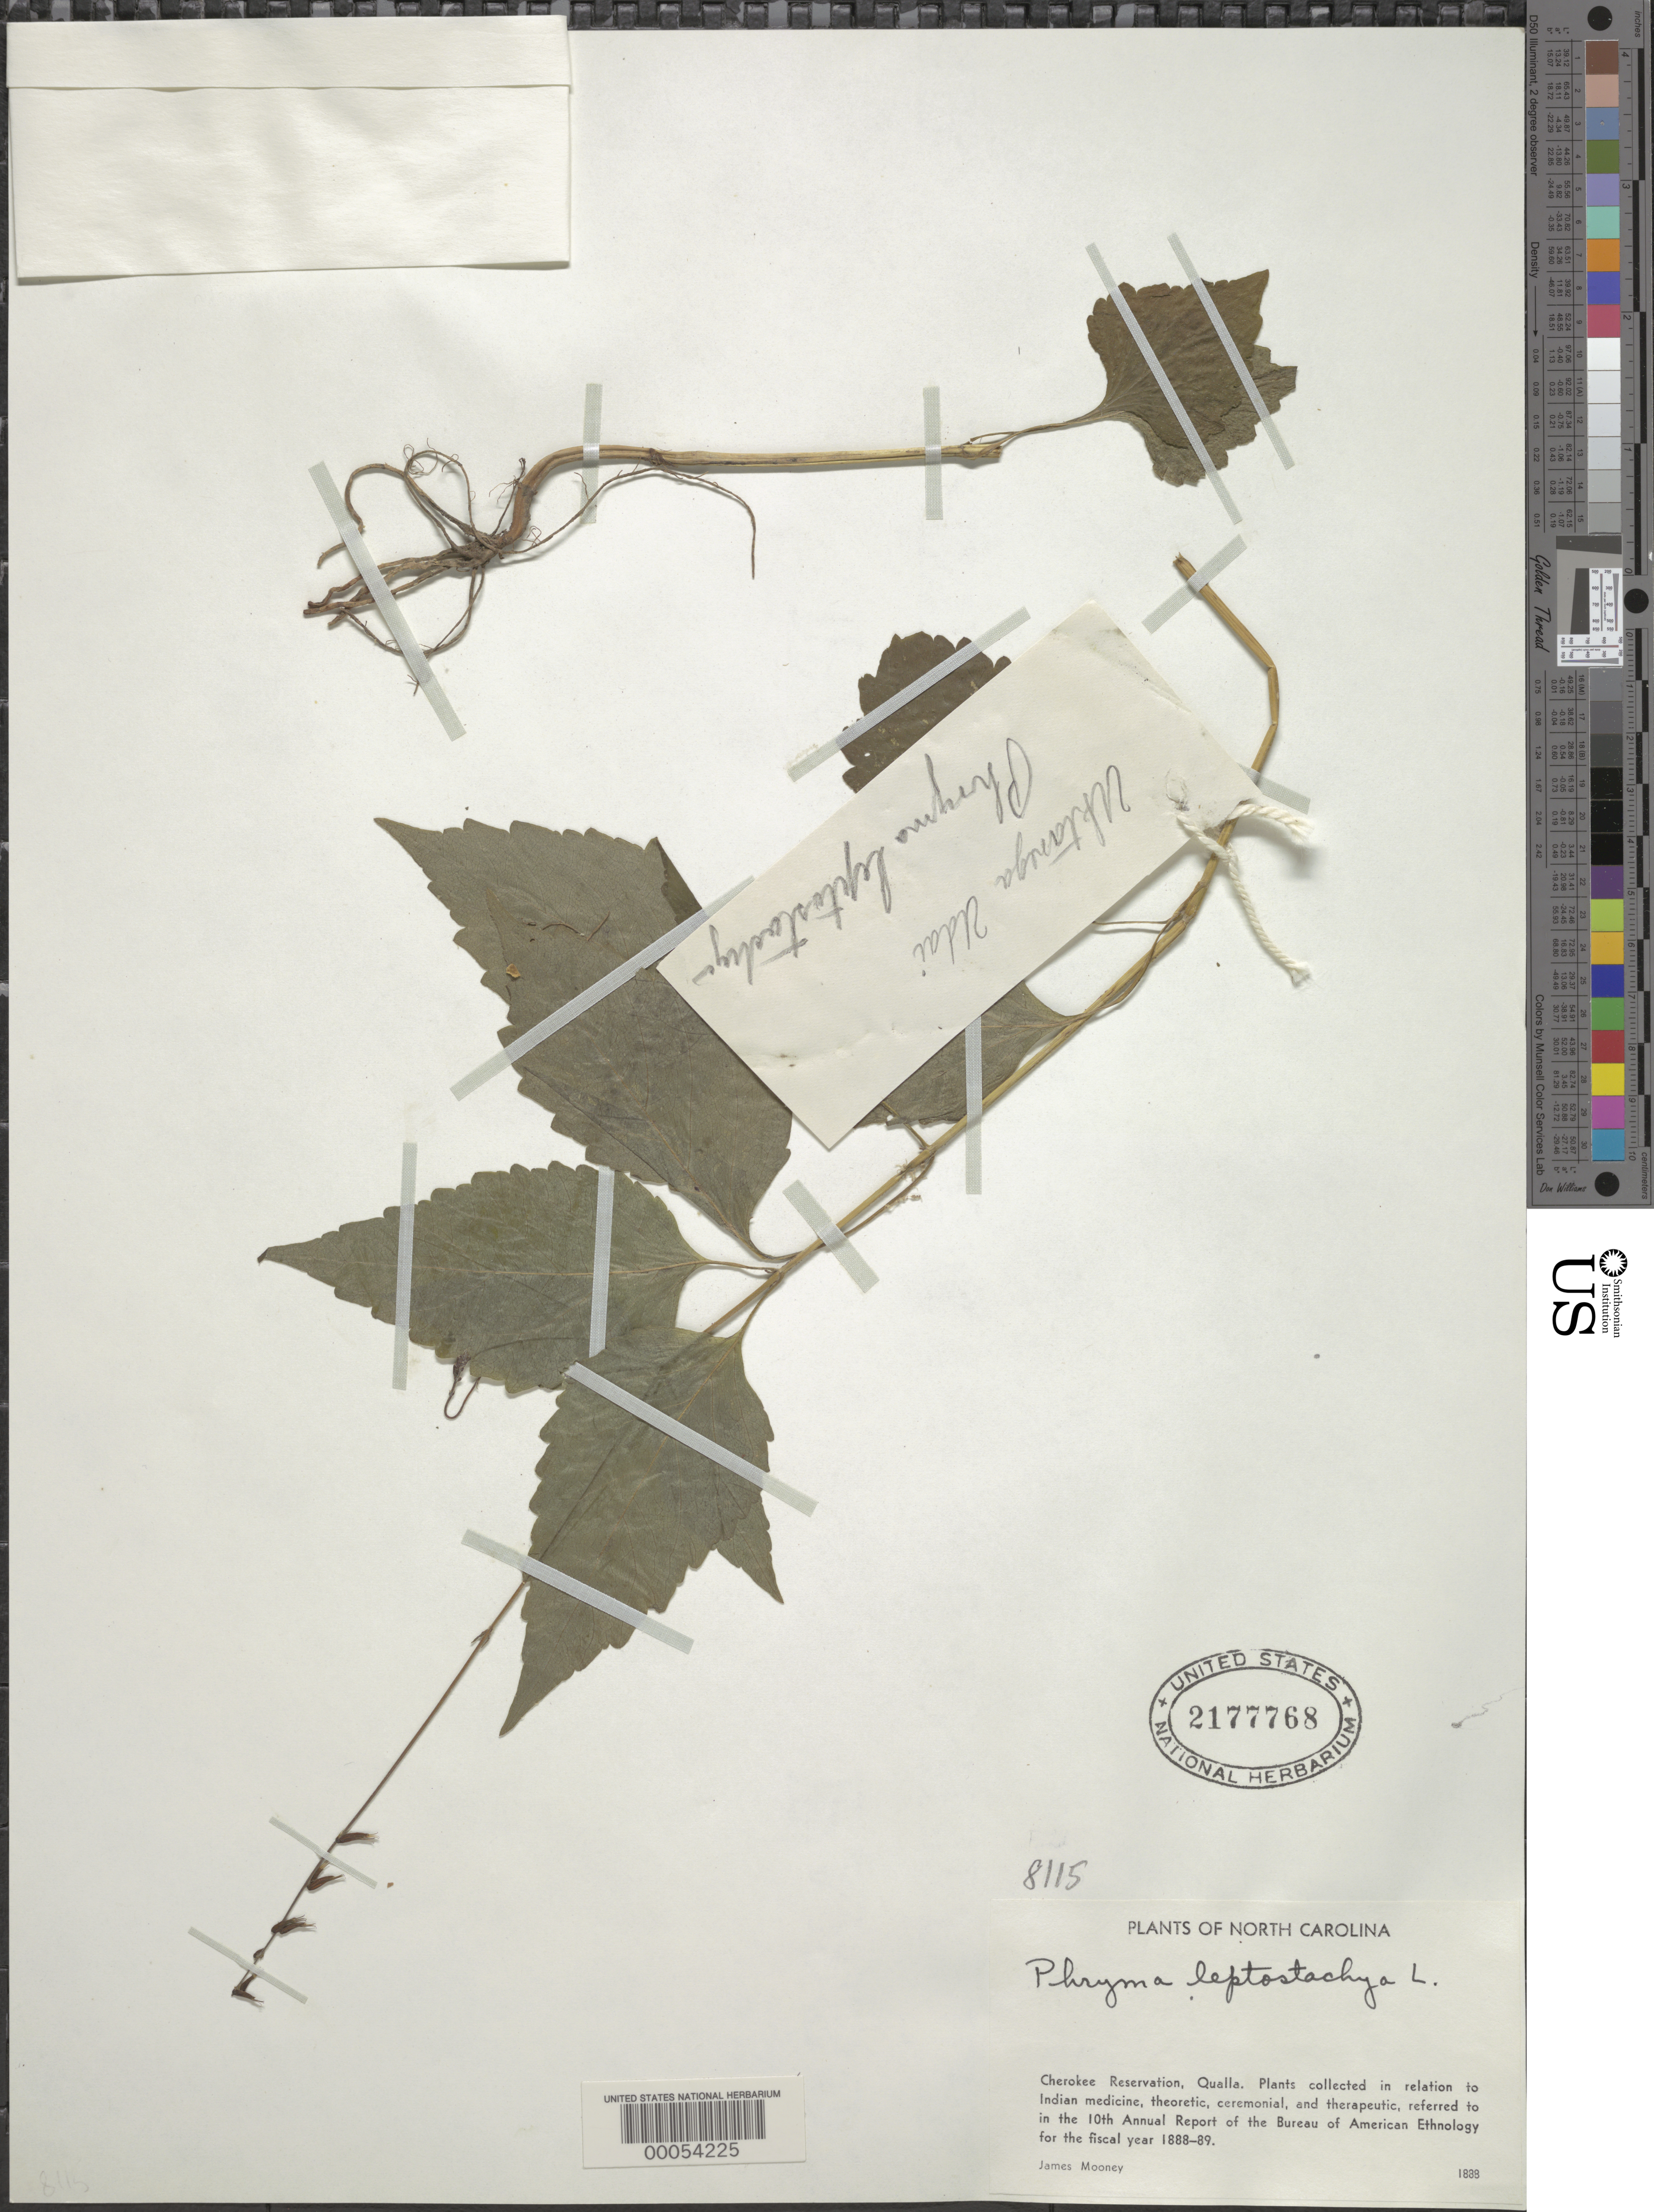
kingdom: Plantae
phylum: Tracheophyta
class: Magnoliopsida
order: Lamiales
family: Phrymaceae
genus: Phryma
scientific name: Phryma leptostachya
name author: L.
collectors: J. Mooney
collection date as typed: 1888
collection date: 1888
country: United States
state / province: North Carolina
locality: Qualla (indian reservation)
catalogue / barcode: US 2177768